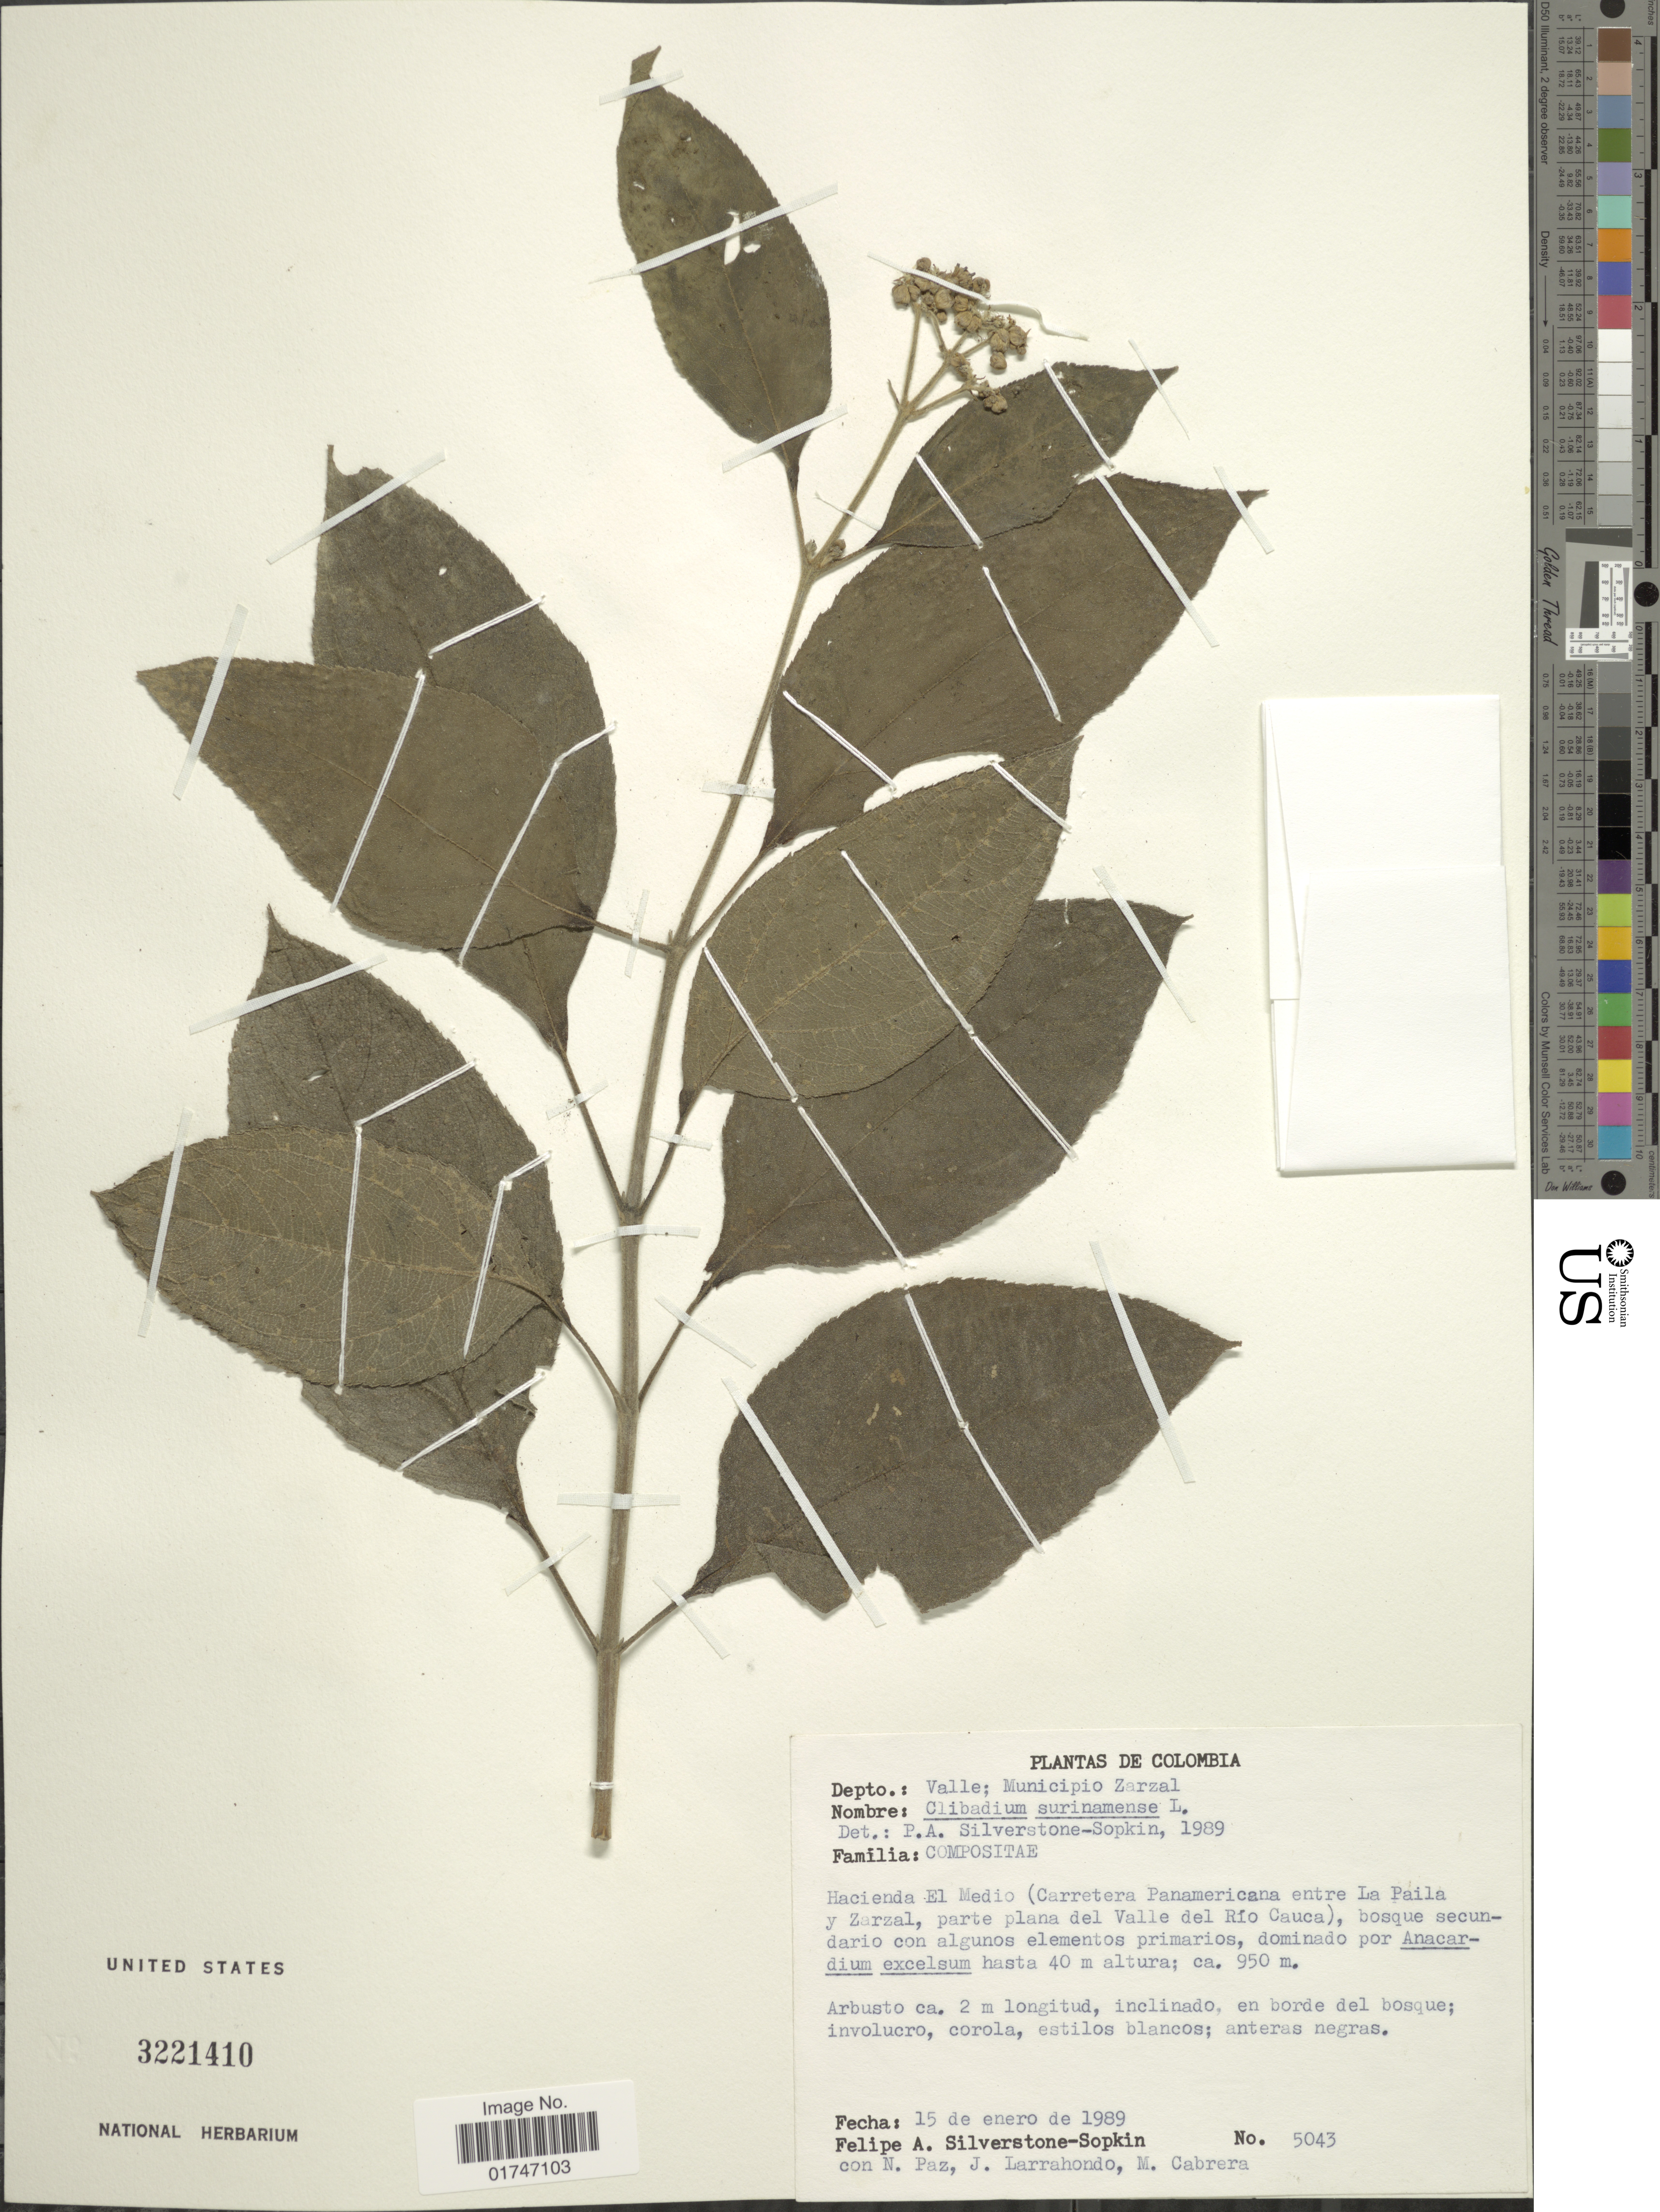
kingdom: Plantae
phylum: Tracheophyta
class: Magnoliopsida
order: Asterales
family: Asteraceae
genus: Clibadium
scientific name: Clibadium surinamense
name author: L.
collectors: P. A. Silverstone-Sopkin, N. Paz, J. Larrahondo & M. Cabrera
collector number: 5043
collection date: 1989-01-15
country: Colombia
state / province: Valle del Cauca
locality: Depto.: Valle; Municipio Zarzal. Hacienda El Medio (Carretera Panamericana entre La Paila y Zarzal, parte plana del Valle del Río Cauca)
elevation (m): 950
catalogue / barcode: US 3221410